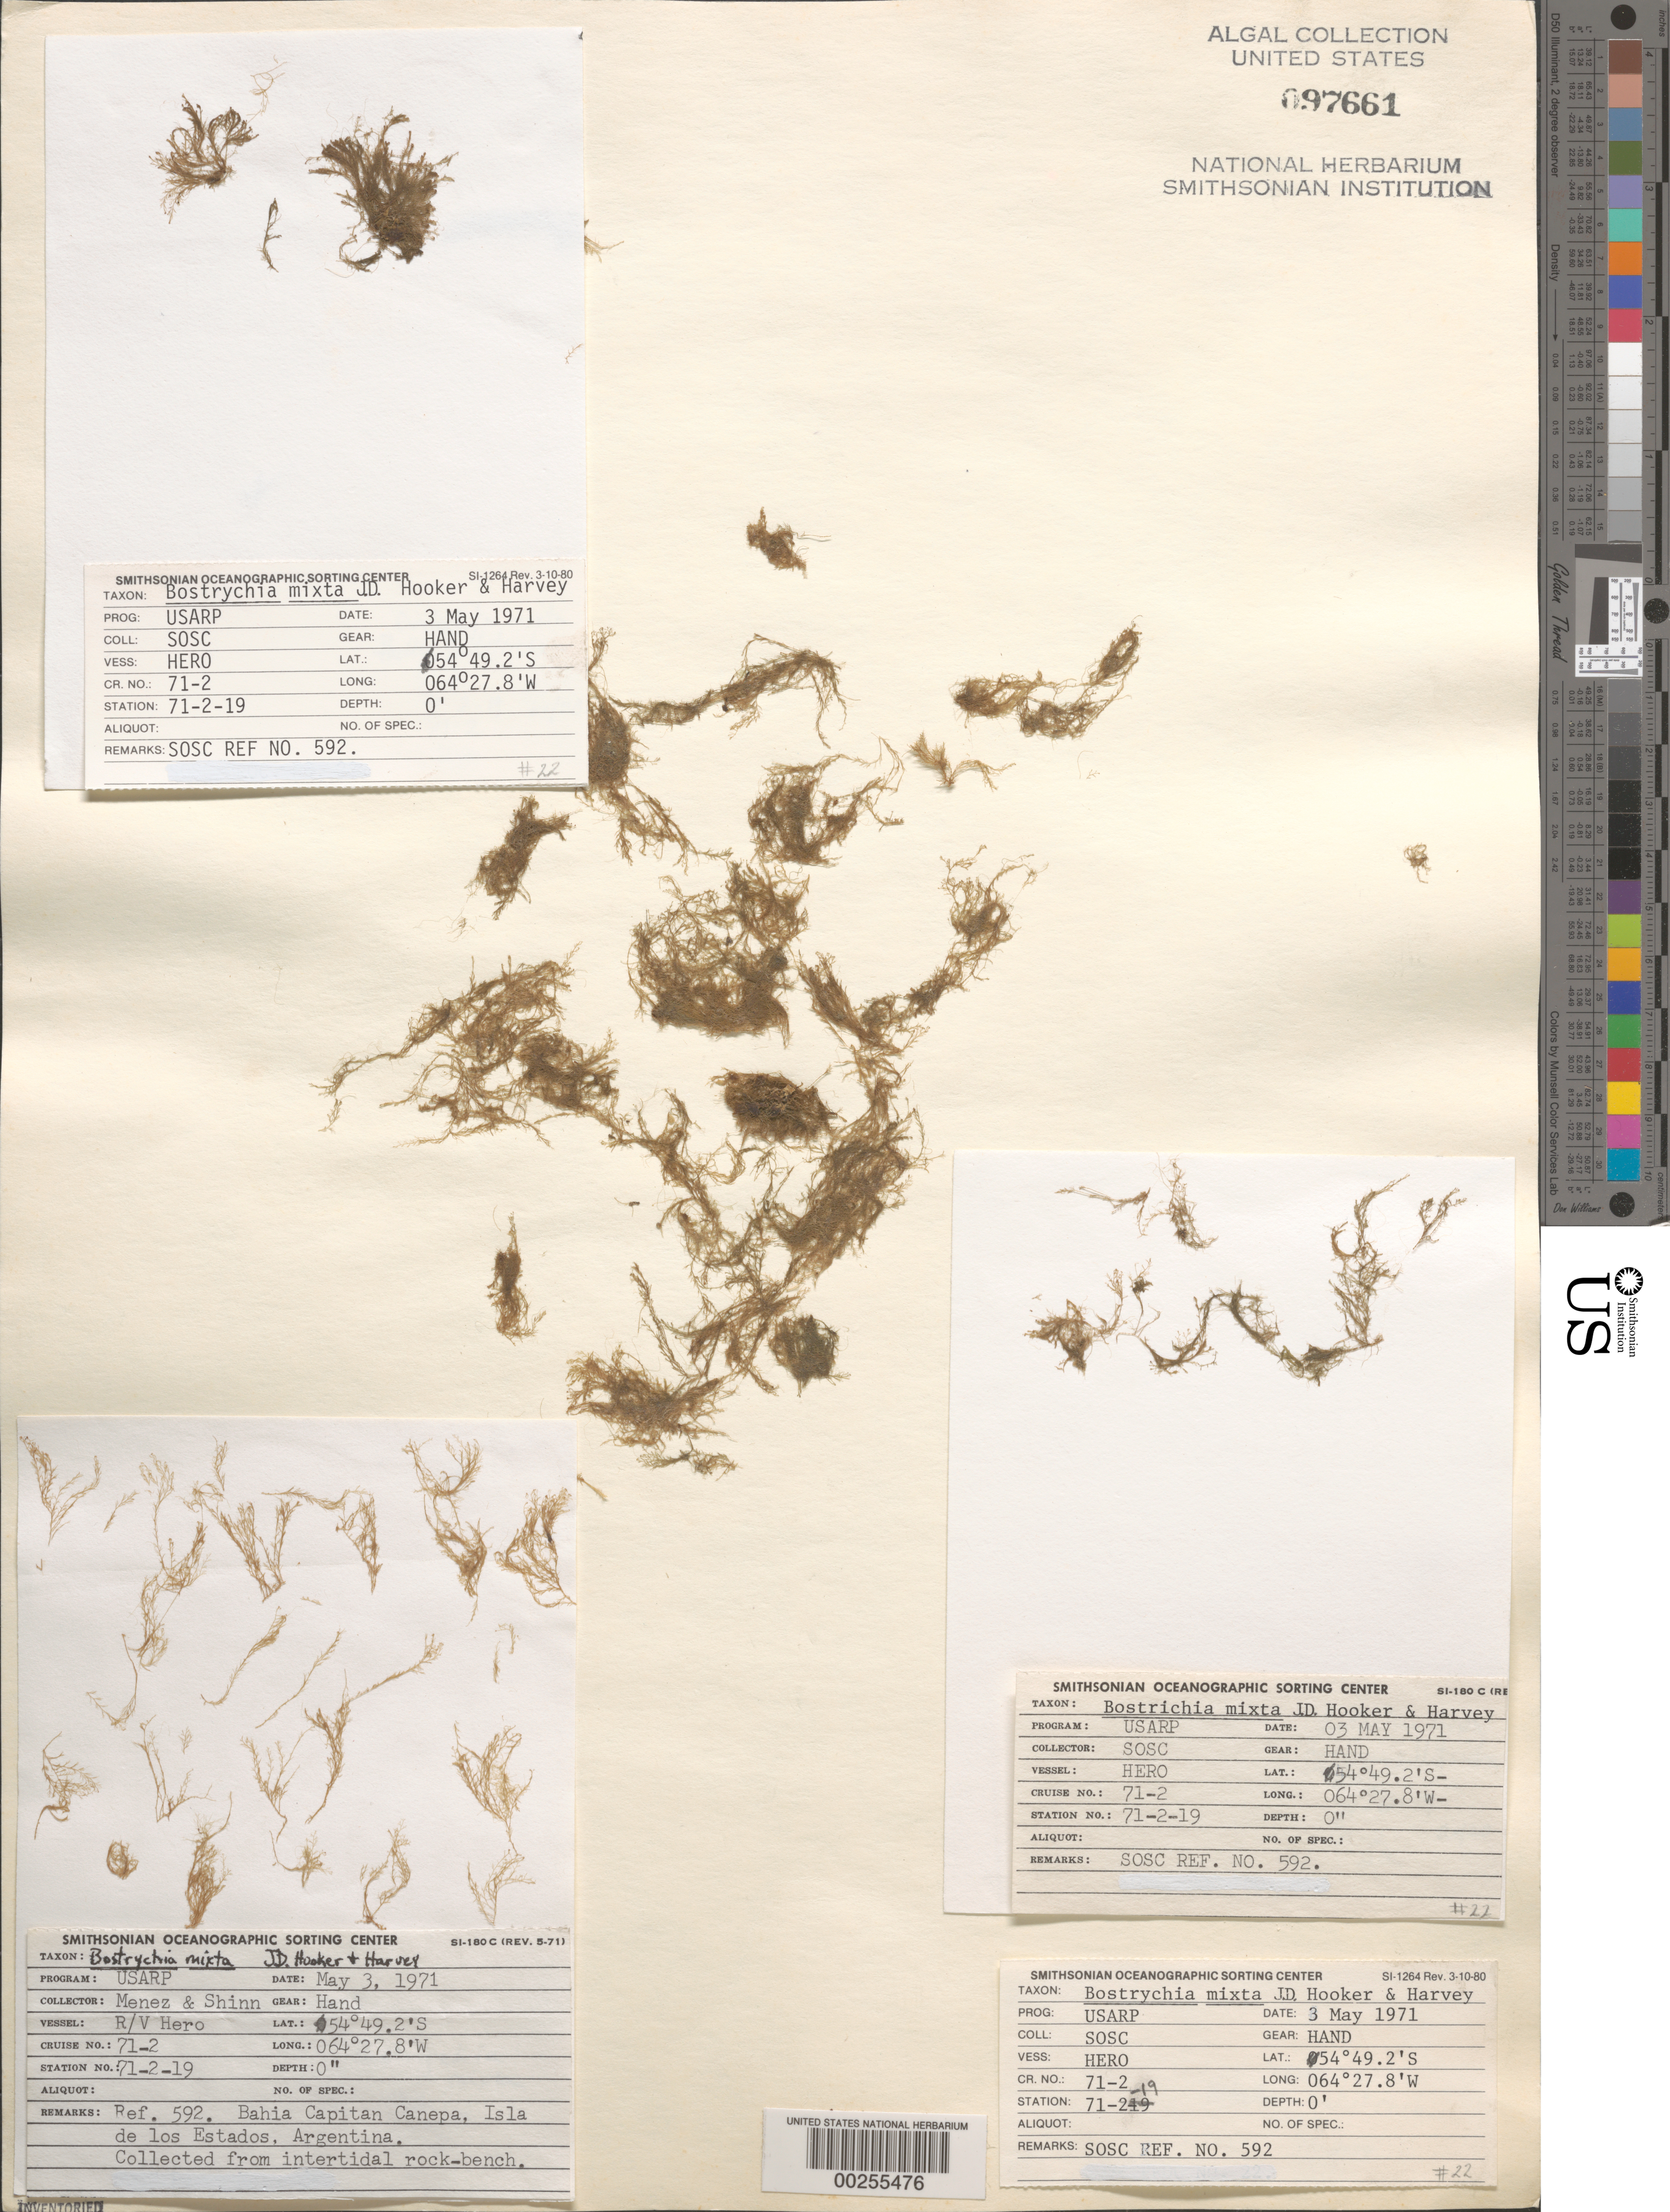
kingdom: Plantae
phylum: Rhodophyta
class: Florideophyceae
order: Ceramiales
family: Rhodomelaceae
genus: Bostrychia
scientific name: Bostrychia intricata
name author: (Bory) Mont.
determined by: Algae name updating Project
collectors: SOSC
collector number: Station 71-2-19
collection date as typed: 03 May 1971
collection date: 1971-05-03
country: Argentina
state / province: Tierra del Fuego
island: Isla de los Estados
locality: Bahia Capitan Canepa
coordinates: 059 49.2'S, 064 27.8'W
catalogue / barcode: US 97661